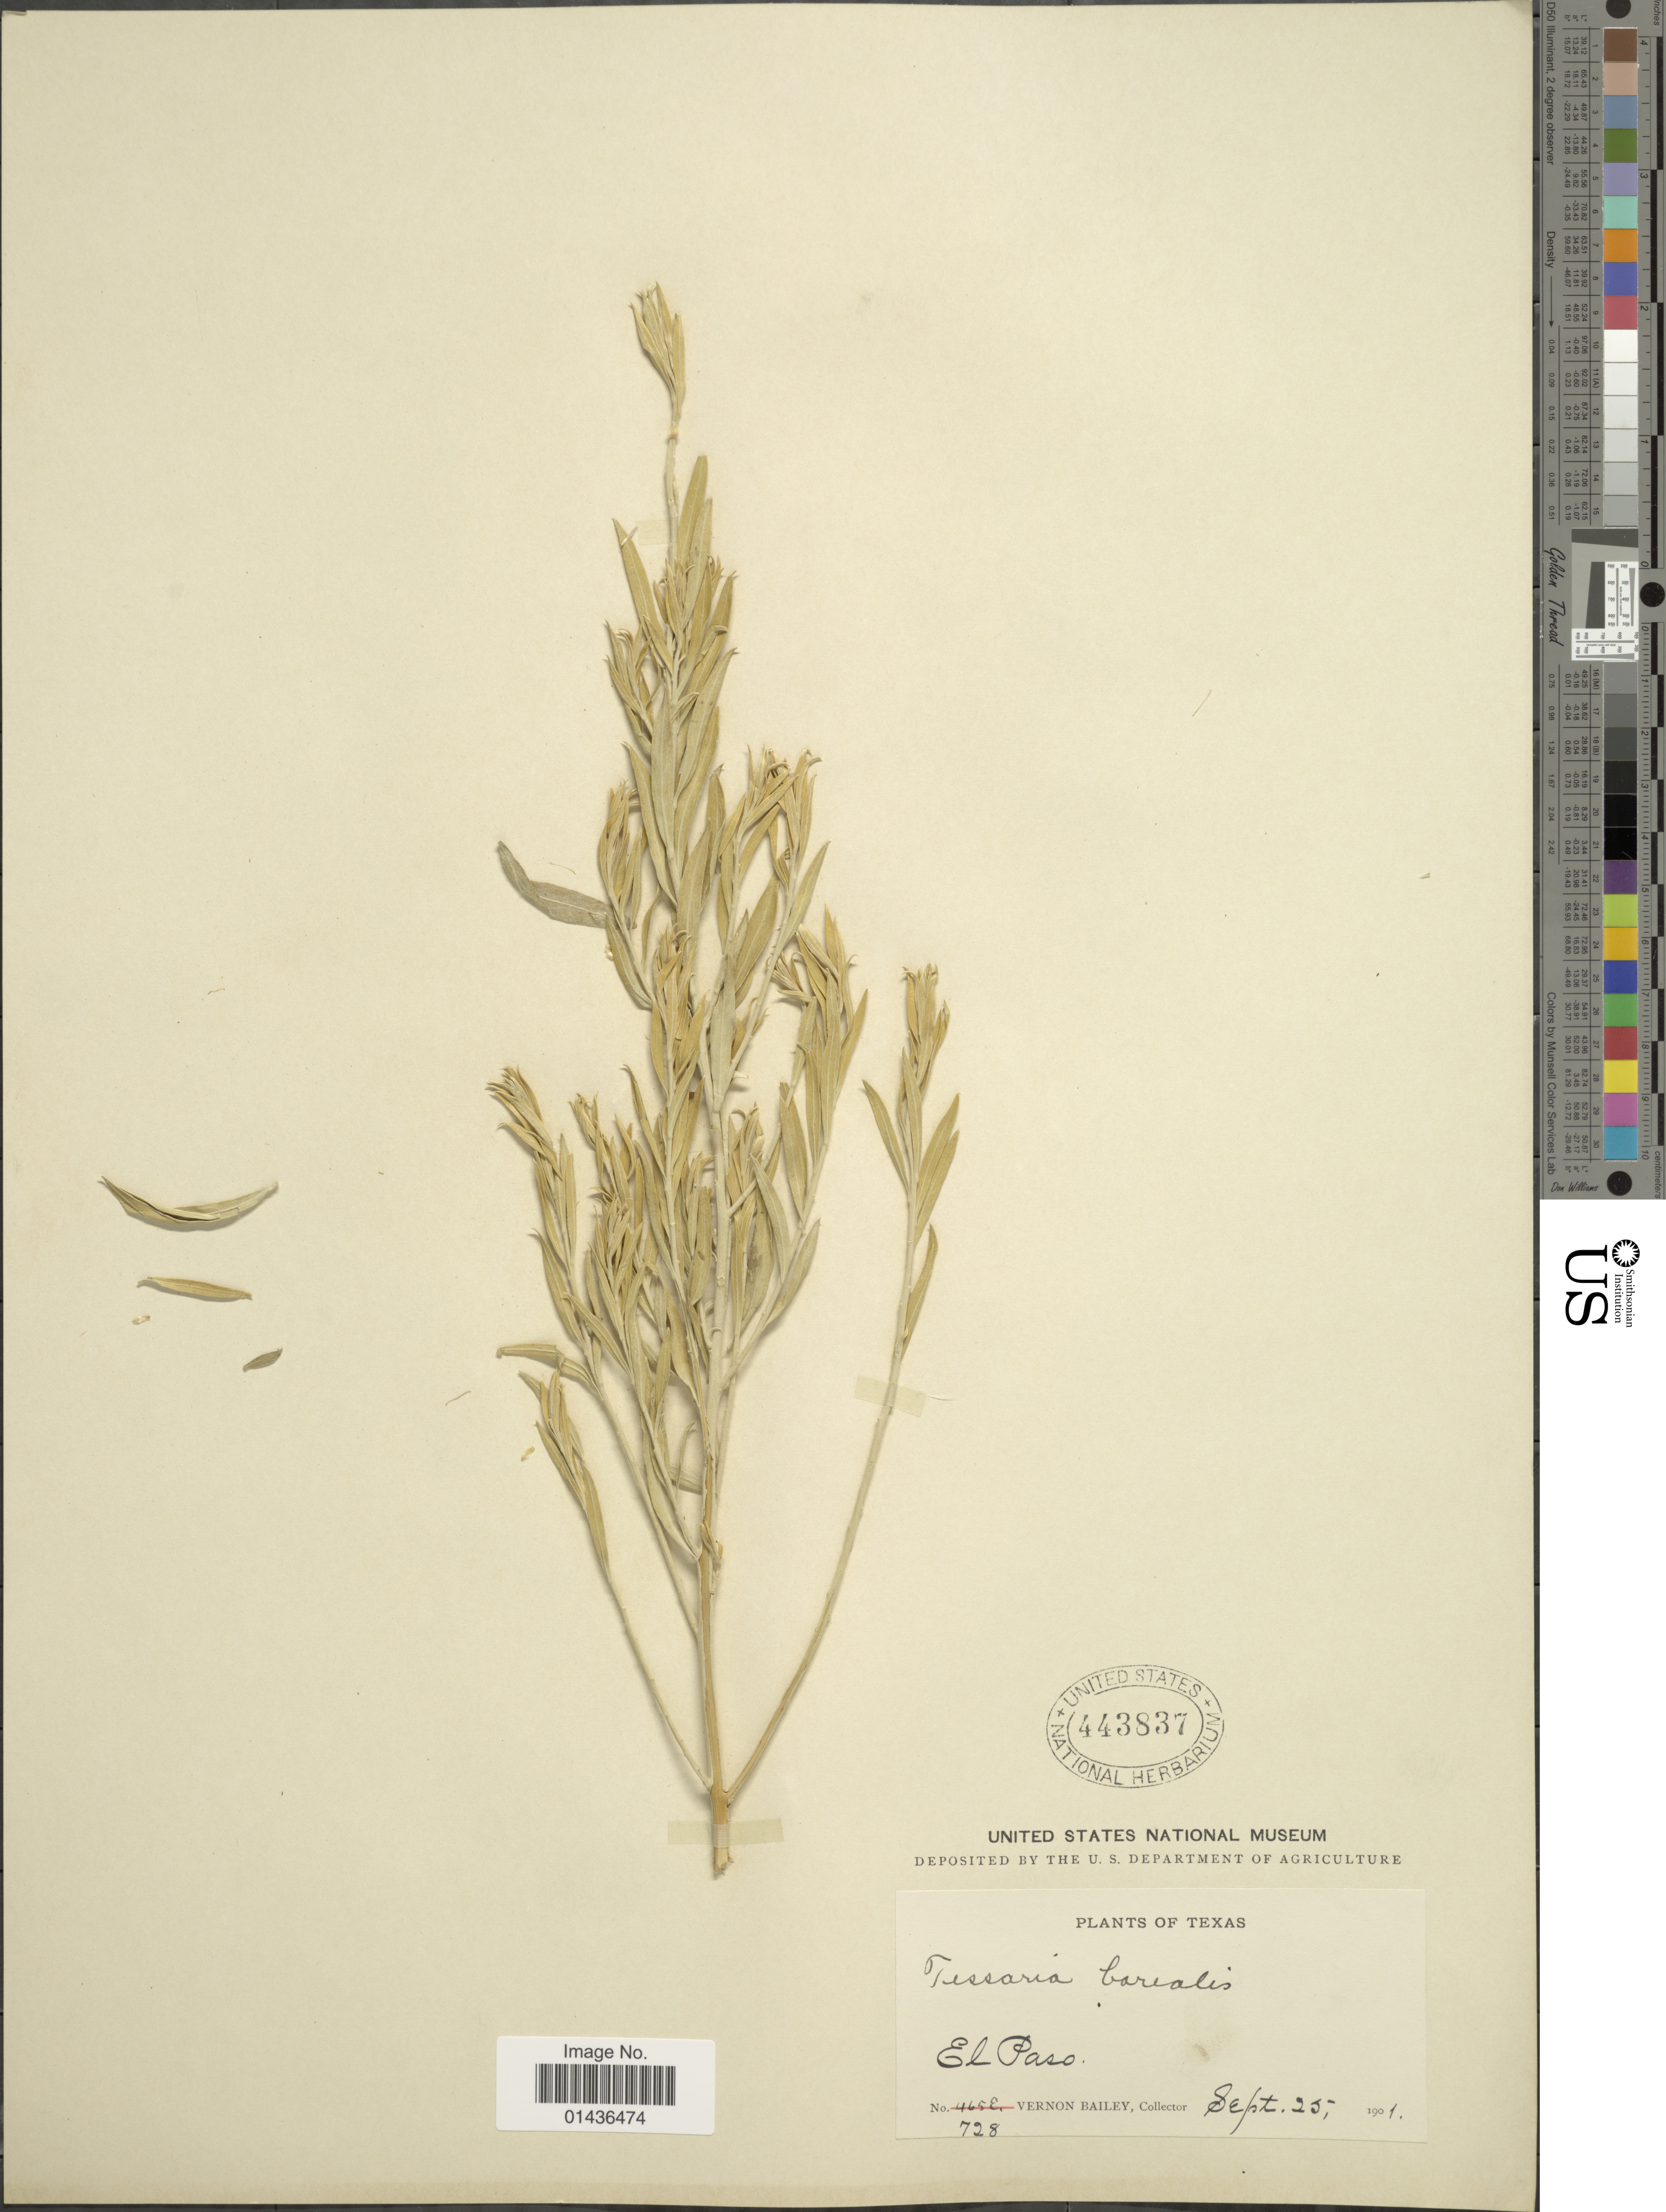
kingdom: Plantae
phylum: Tracheophyta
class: Magnoliopsida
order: Asterales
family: Asteraceae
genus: Pluchea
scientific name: Pluchea sericea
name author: (Nutt.) Coville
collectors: V. O. Bailey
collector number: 728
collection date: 1901-09-25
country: United States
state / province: Texas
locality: El Paso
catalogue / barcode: US 443837